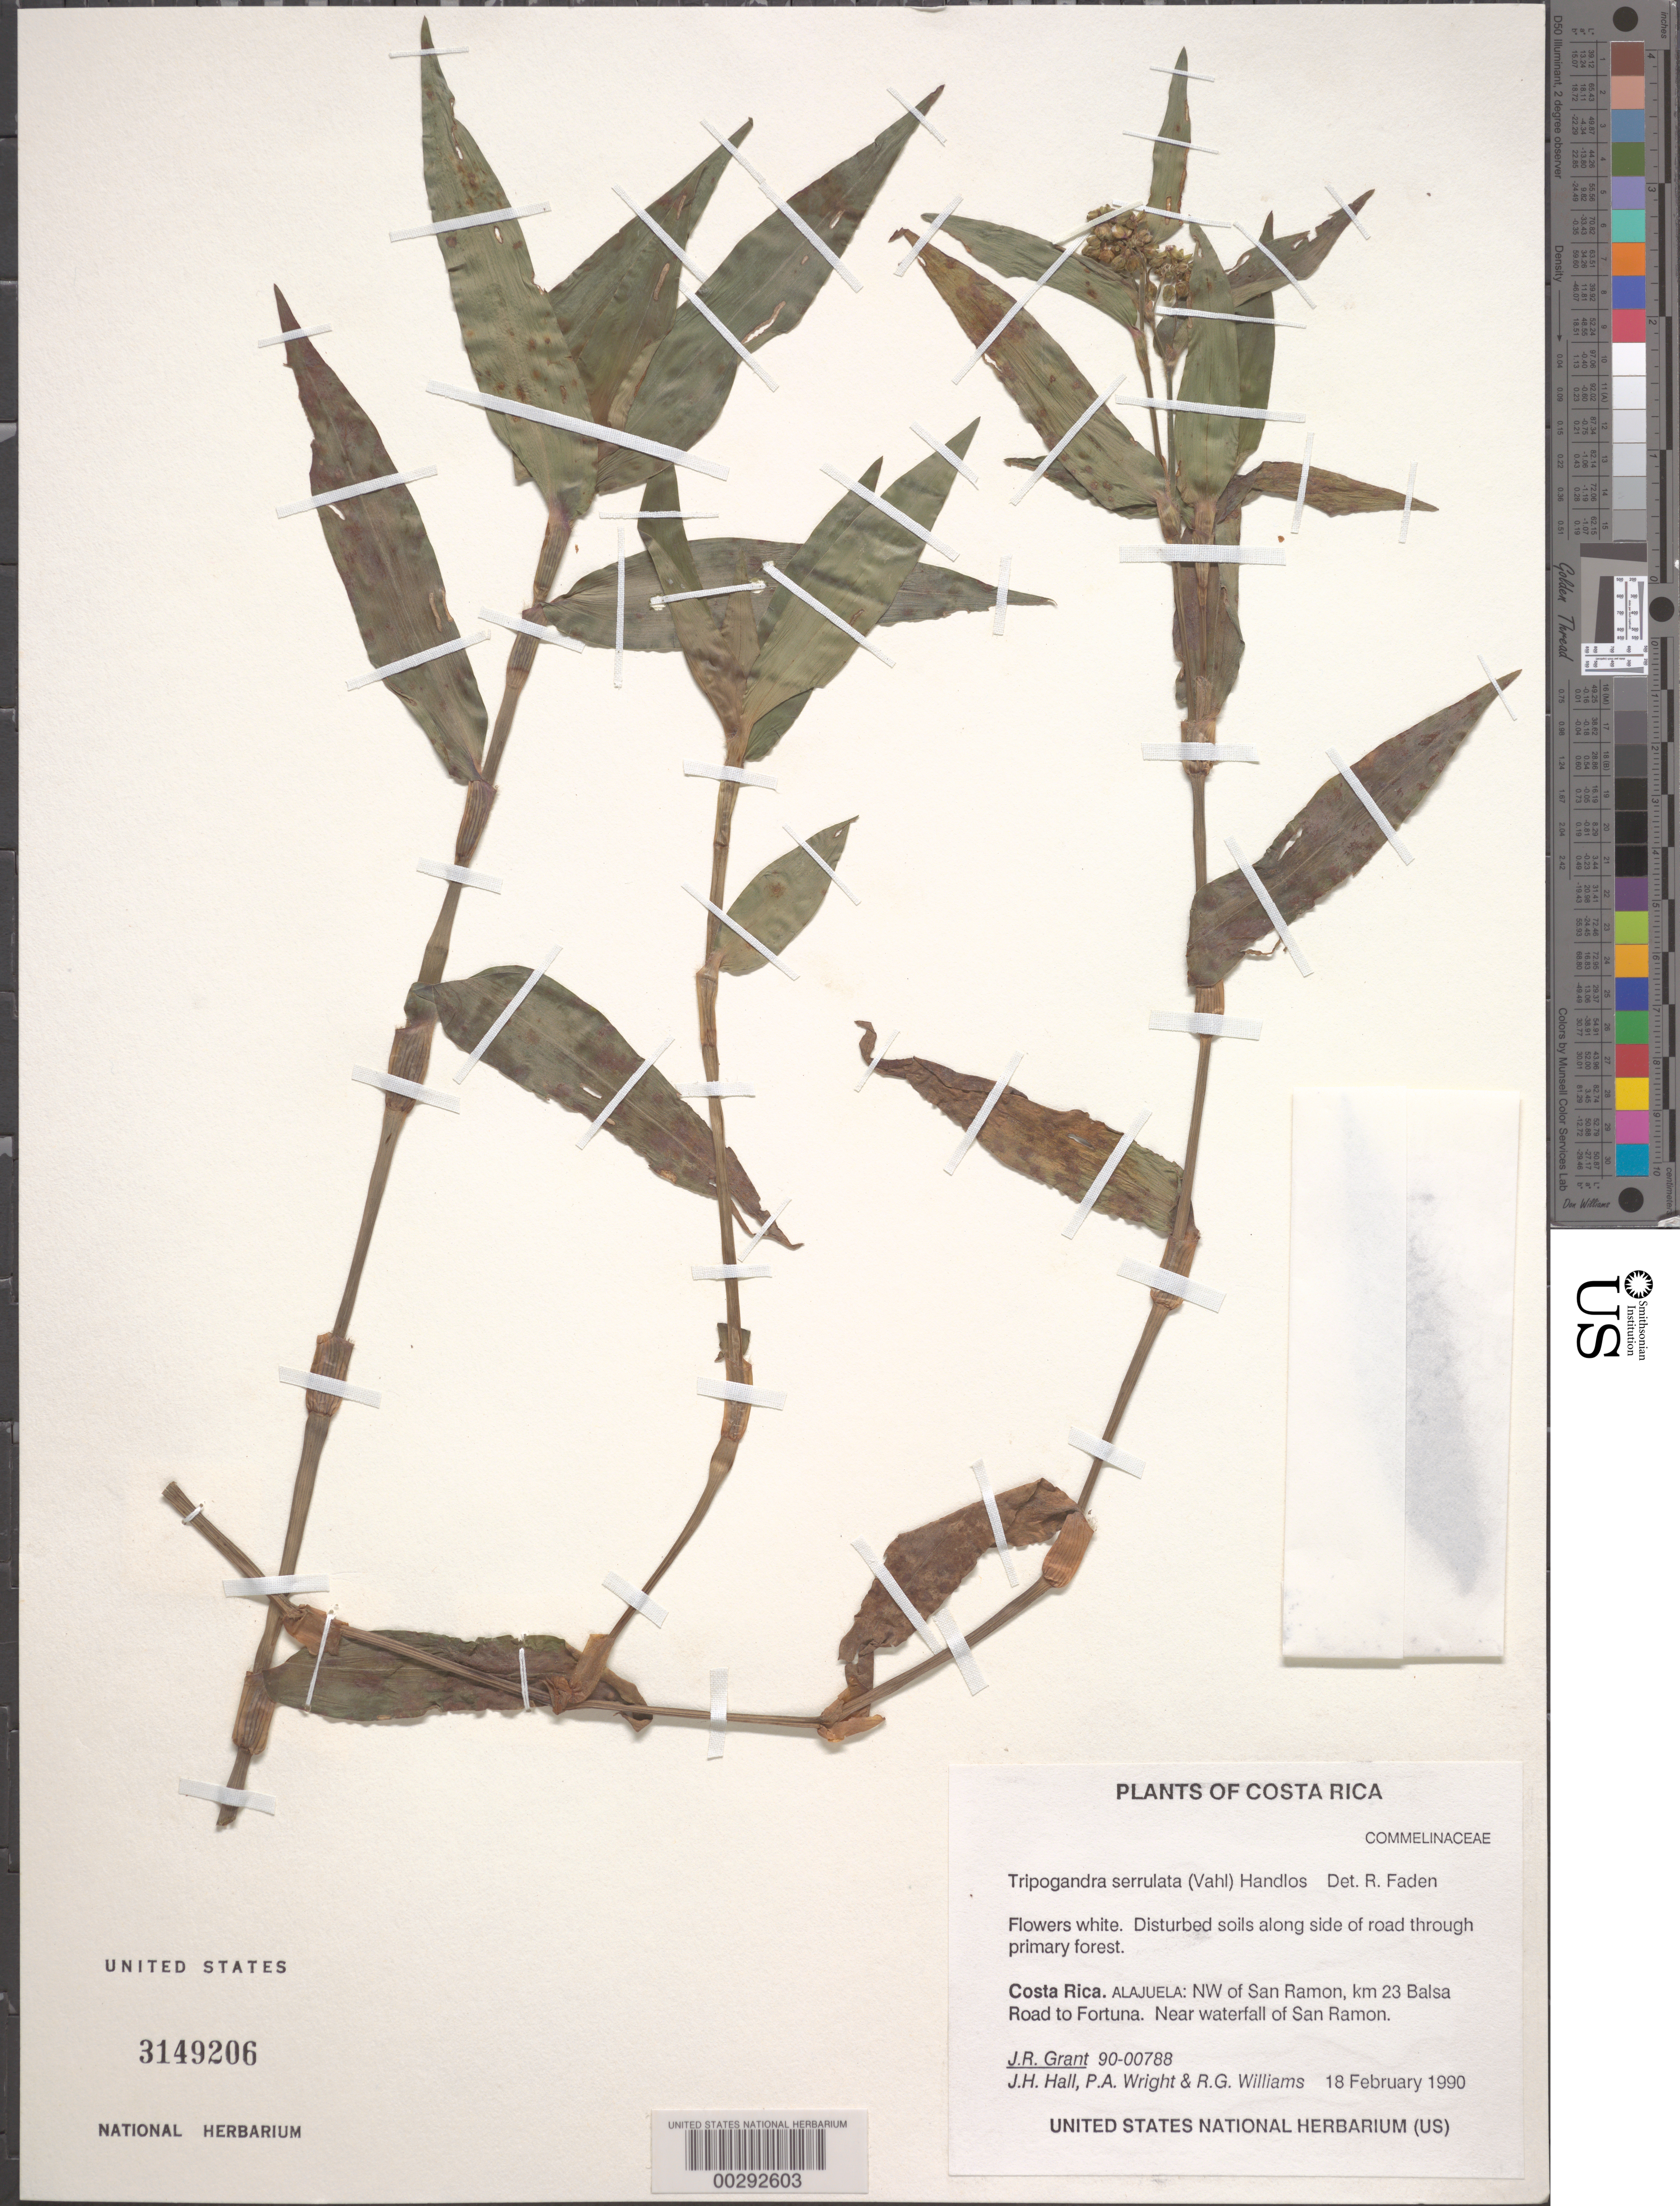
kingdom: Plantae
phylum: Tracheophyta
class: Liliopsida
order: Commelinales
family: Commelinaceae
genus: Tripogandra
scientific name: Tripogandra serrulata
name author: (Vahl) Handlos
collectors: J. R. Grant, J. Hall, P. A. Wright & R. G. Williams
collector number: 90-00788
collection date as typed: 18 Feb 1990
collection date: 1990-02-18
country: Costa Rica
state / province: Alajuela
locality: NW of San Ramon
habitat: Disturbed soils along side of road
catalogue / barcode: US 3149206